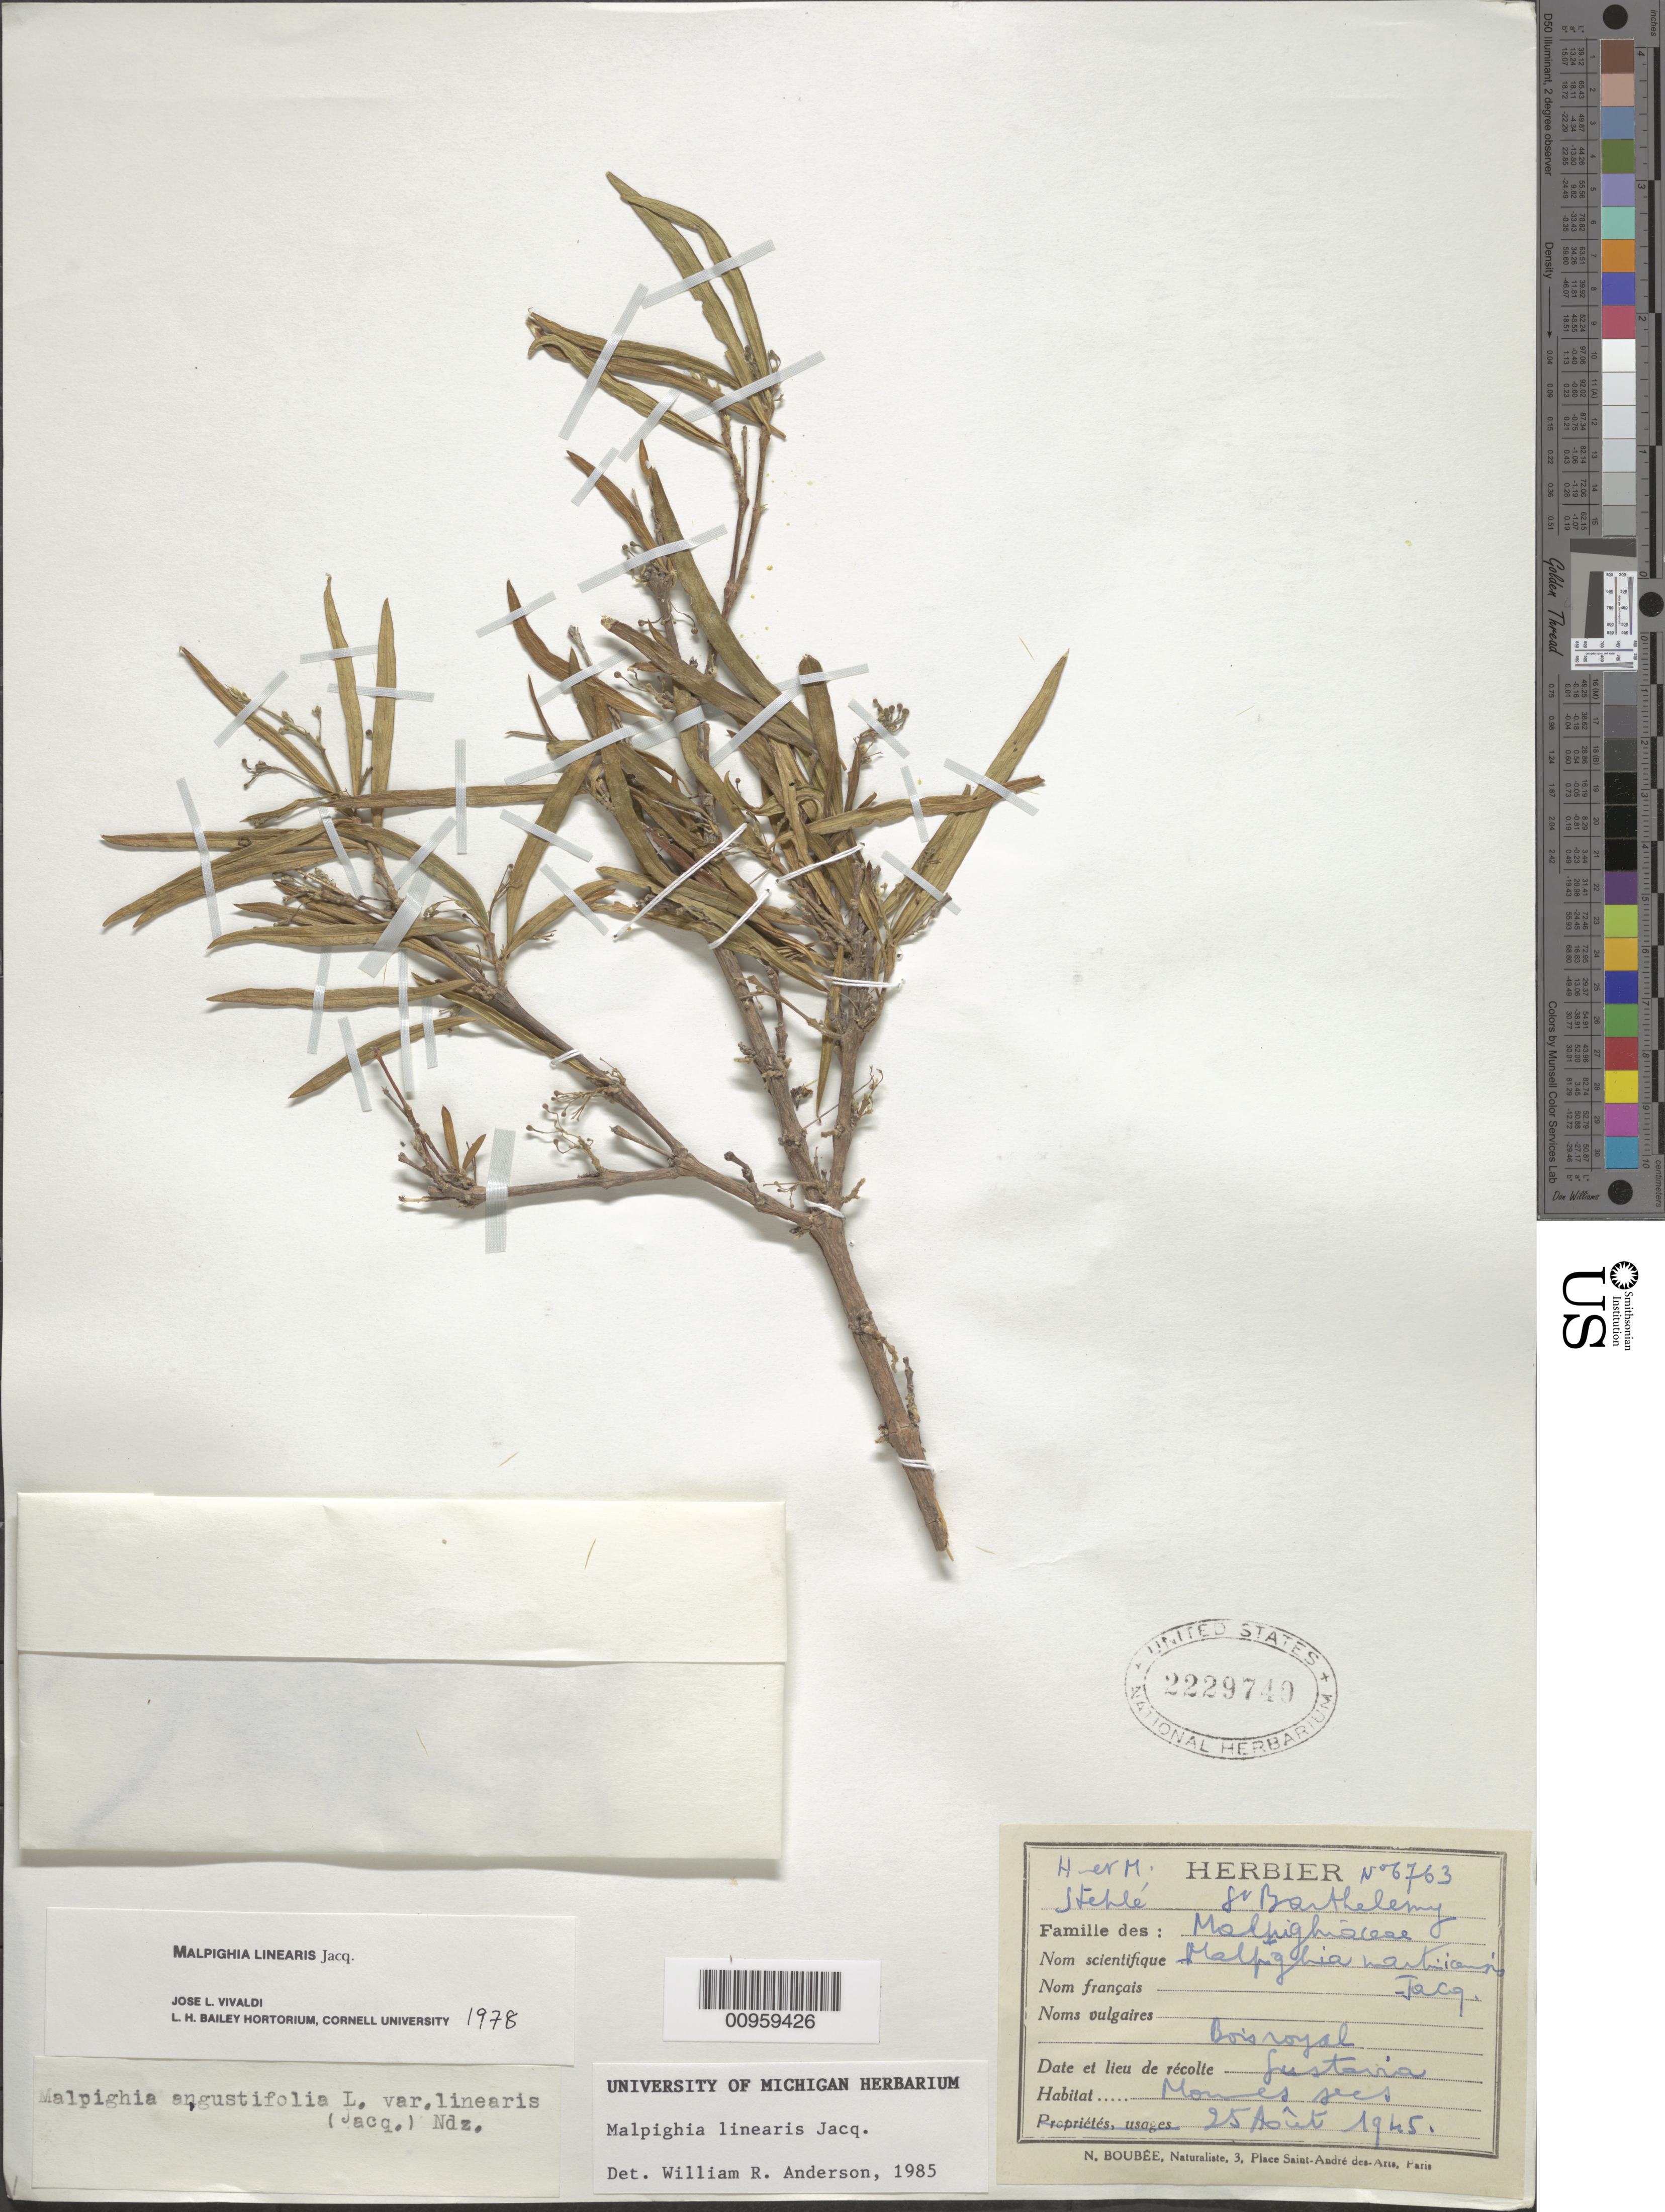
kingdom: Plantae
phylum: Tracheophyta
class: Magnoliopsida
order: Malpighiales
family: Malpighiaceae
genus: Malpighia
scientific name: Malpighia linearis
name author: Jacq.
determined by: Anderson, W. R., (MICH), University of Michigan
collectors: H. Stehlé & M. Stehlé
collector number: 6763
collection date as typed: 25 Aug 1945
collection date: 1945-08-25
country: Saint Barthélemy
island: St. Barthélemy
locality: Gustavia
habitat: Mornes secs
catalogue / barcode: US 2229740